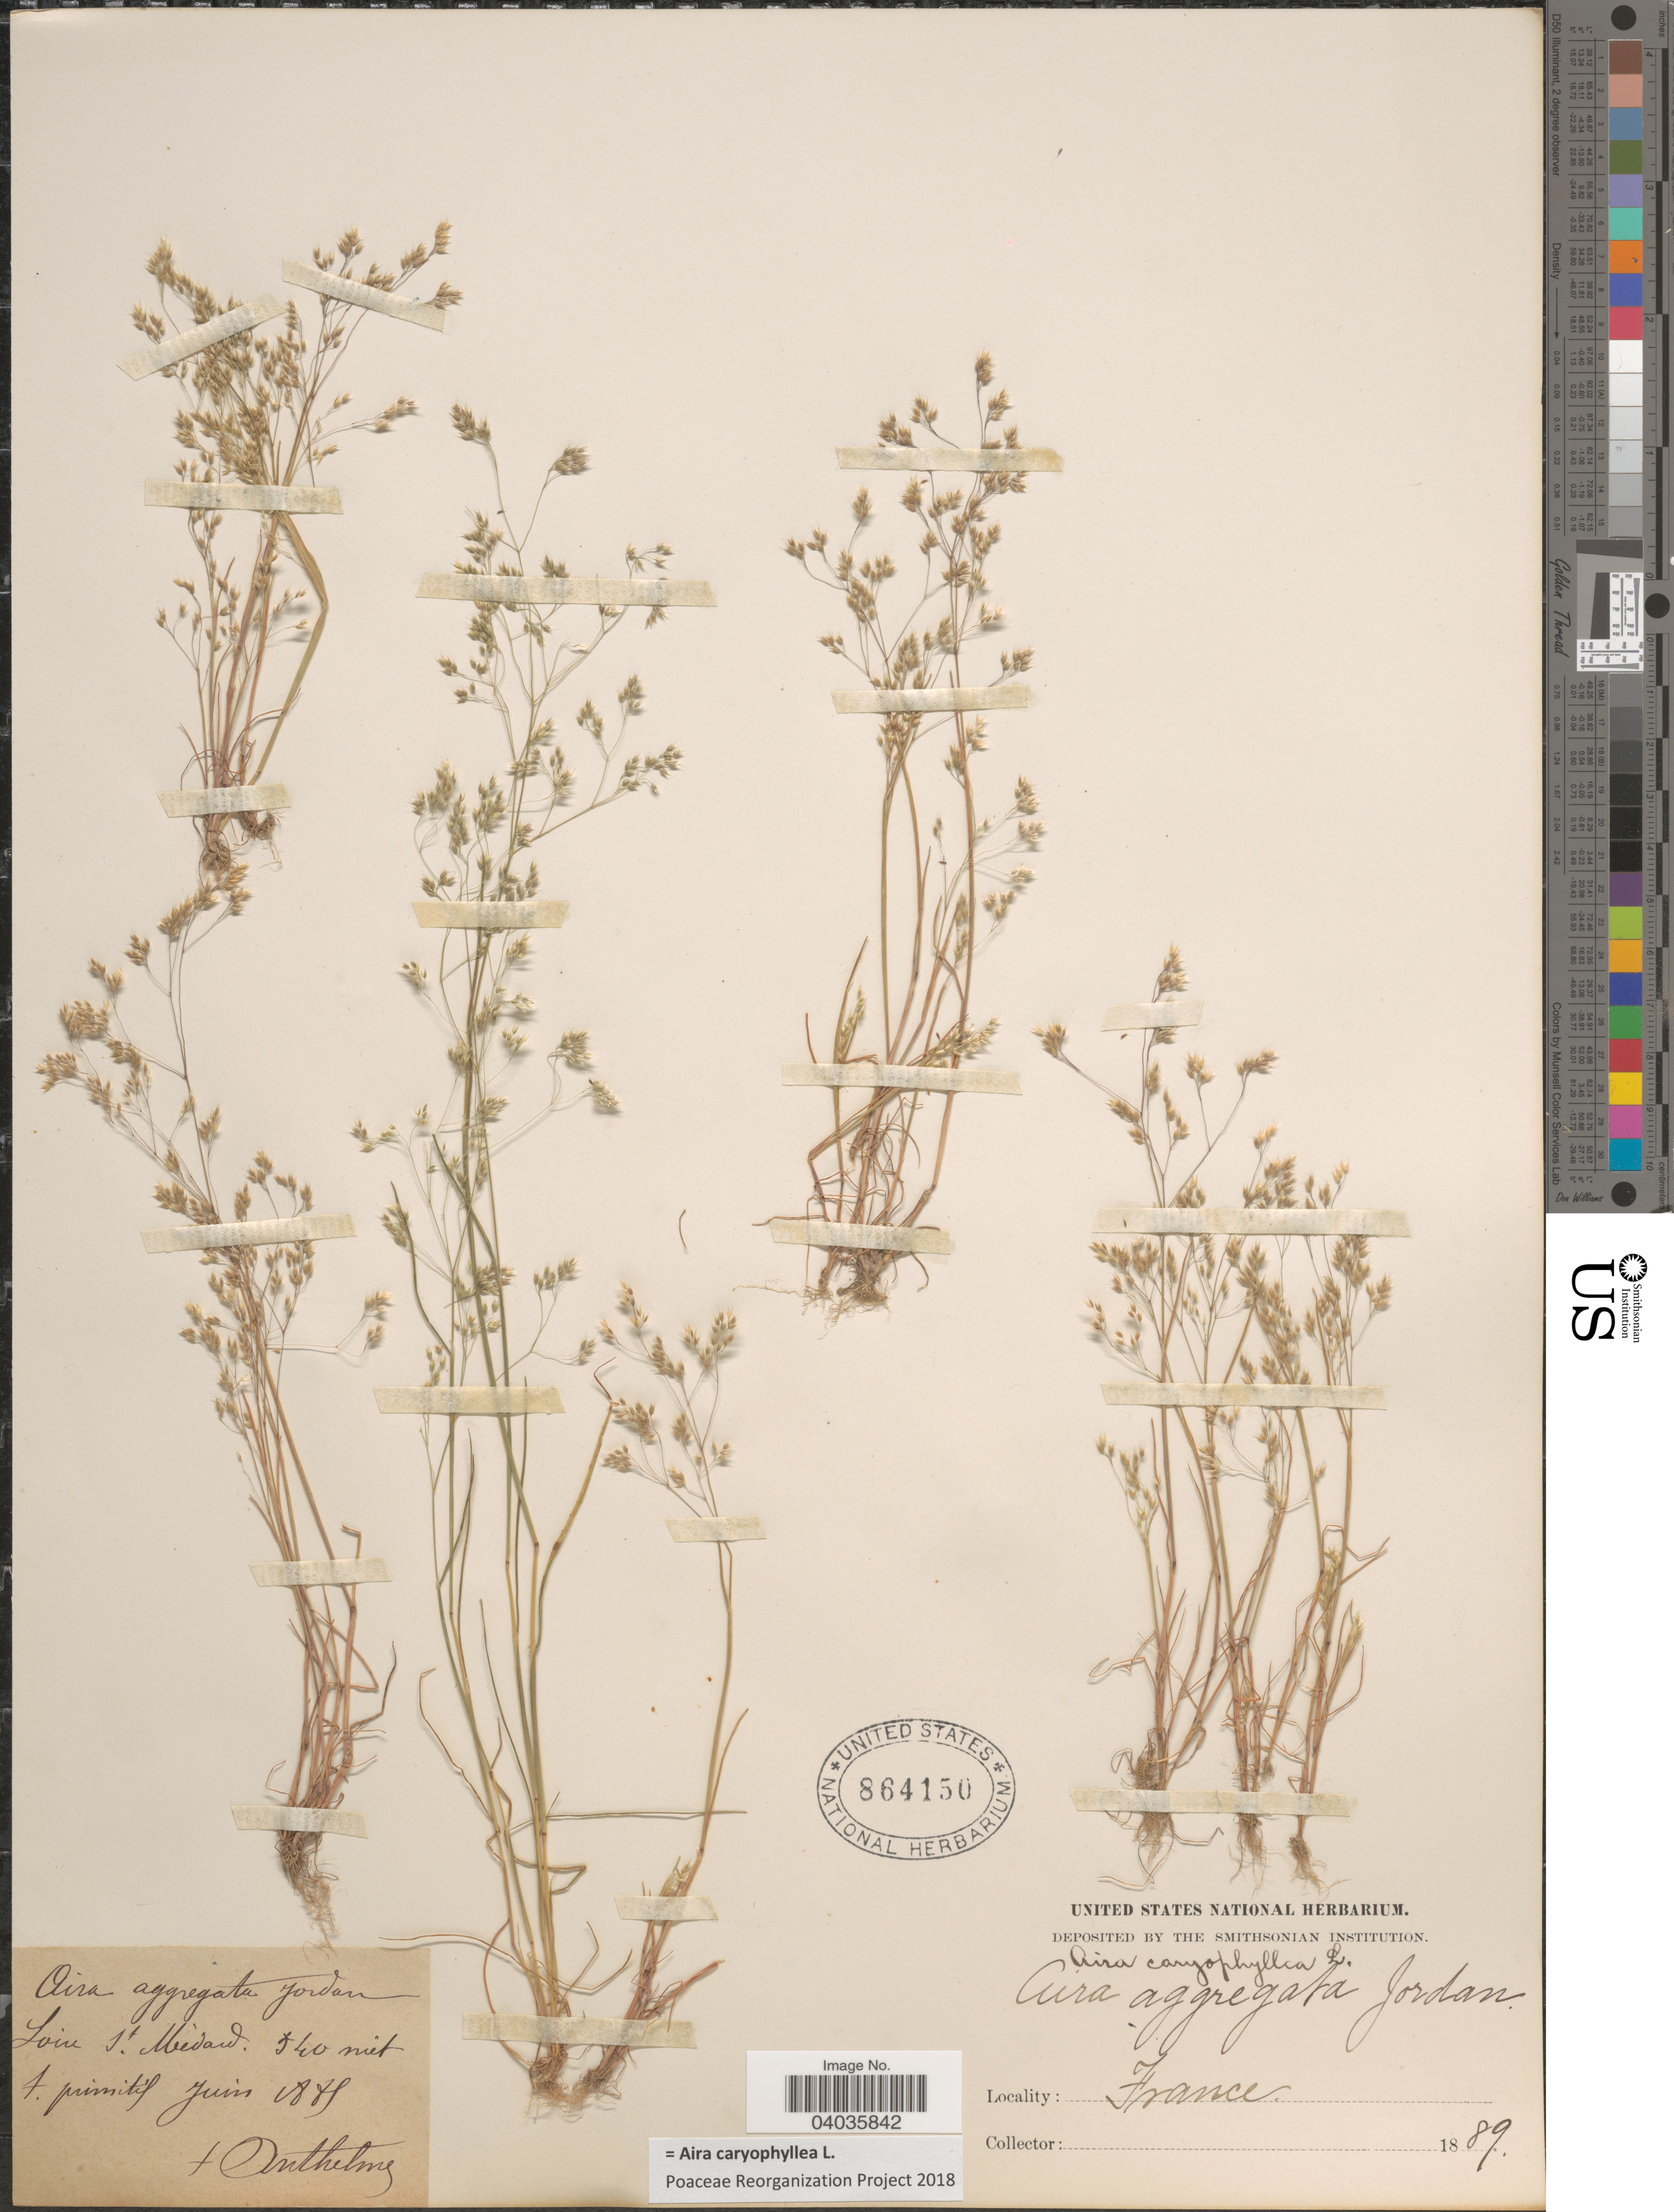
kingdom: Plantae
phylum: Tracheophyta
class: Liliopsida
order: Poales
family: Poaceae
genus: Aira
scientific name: Aira caryophyllea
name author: L.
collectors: F. Anthelme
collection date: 1865-06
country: France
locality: Loire St. Médard.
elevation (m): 540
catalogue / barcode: US 864150